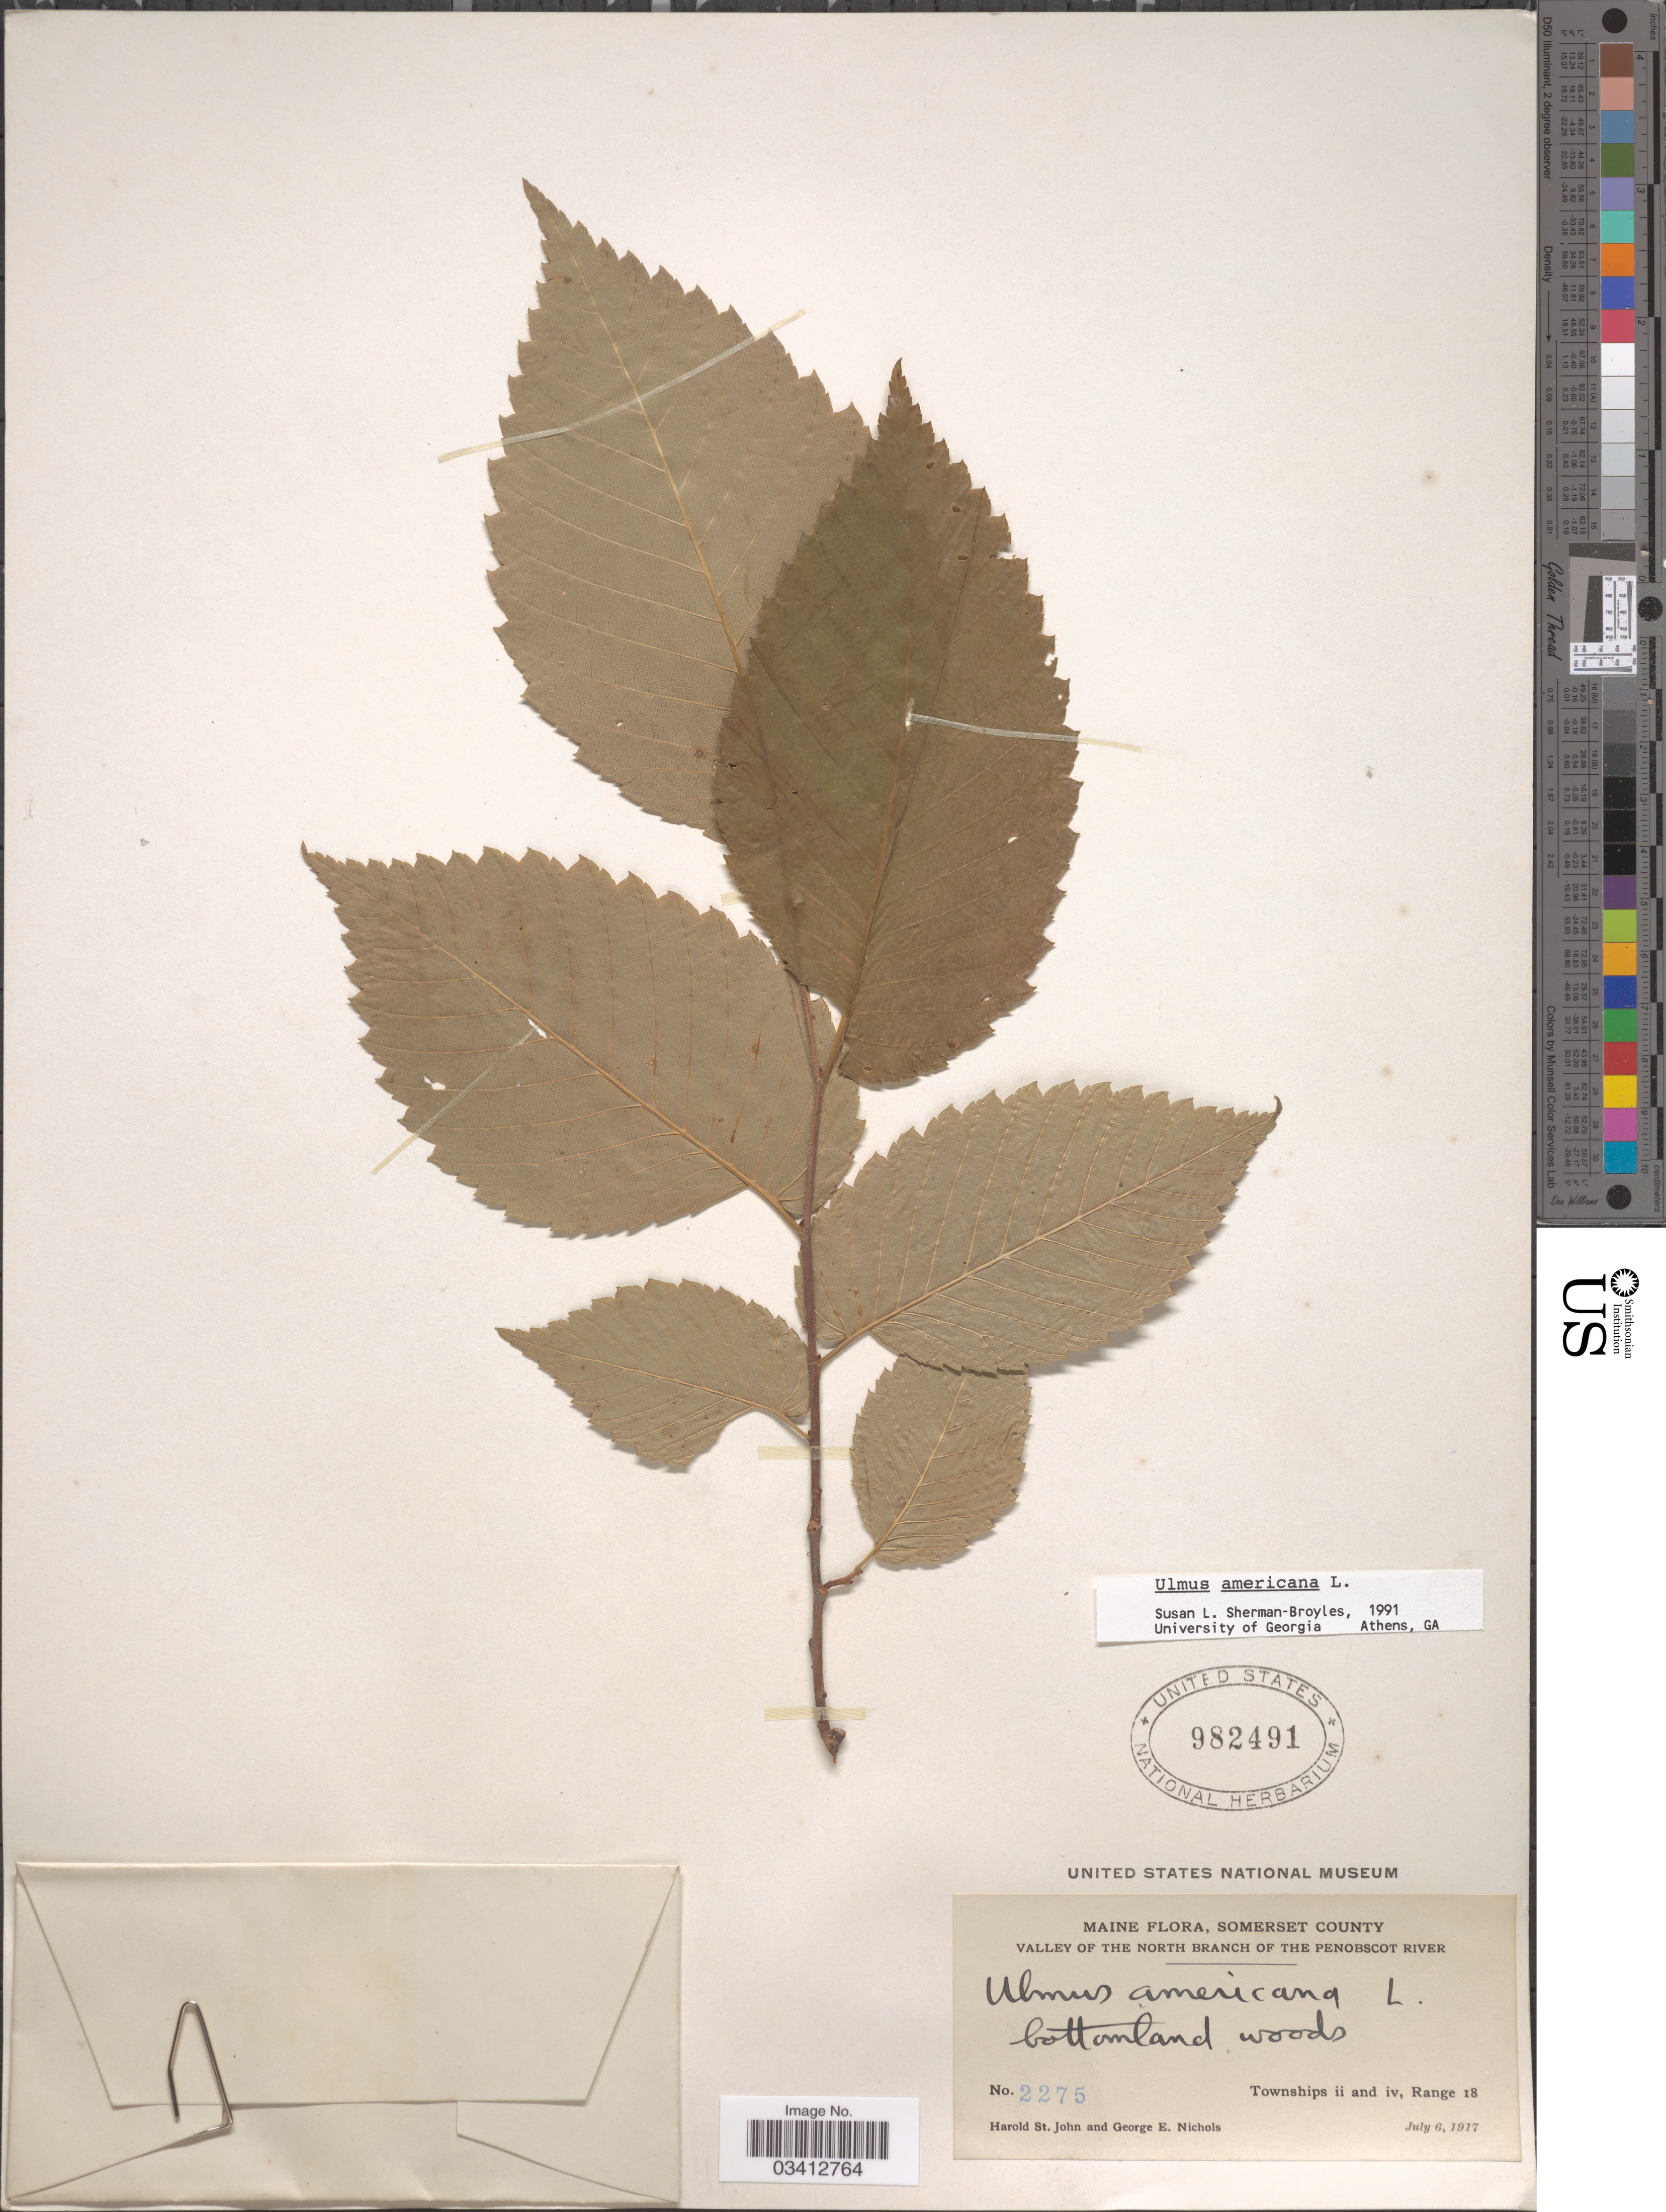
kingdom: Plantae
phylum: Tracheophyta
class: Magnoliopsida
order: Rosales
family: Ulmaceae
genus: Ulmus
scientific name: Ulmus americana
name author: L.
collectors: H. St. John & G. E. Nichols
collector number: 2275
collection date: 1917-07-06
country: United States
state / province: Maine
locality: Somerset County. Valley of the North Branch of the Penobscot River. Township ii and iv, Range 18.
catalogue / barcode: US 982491